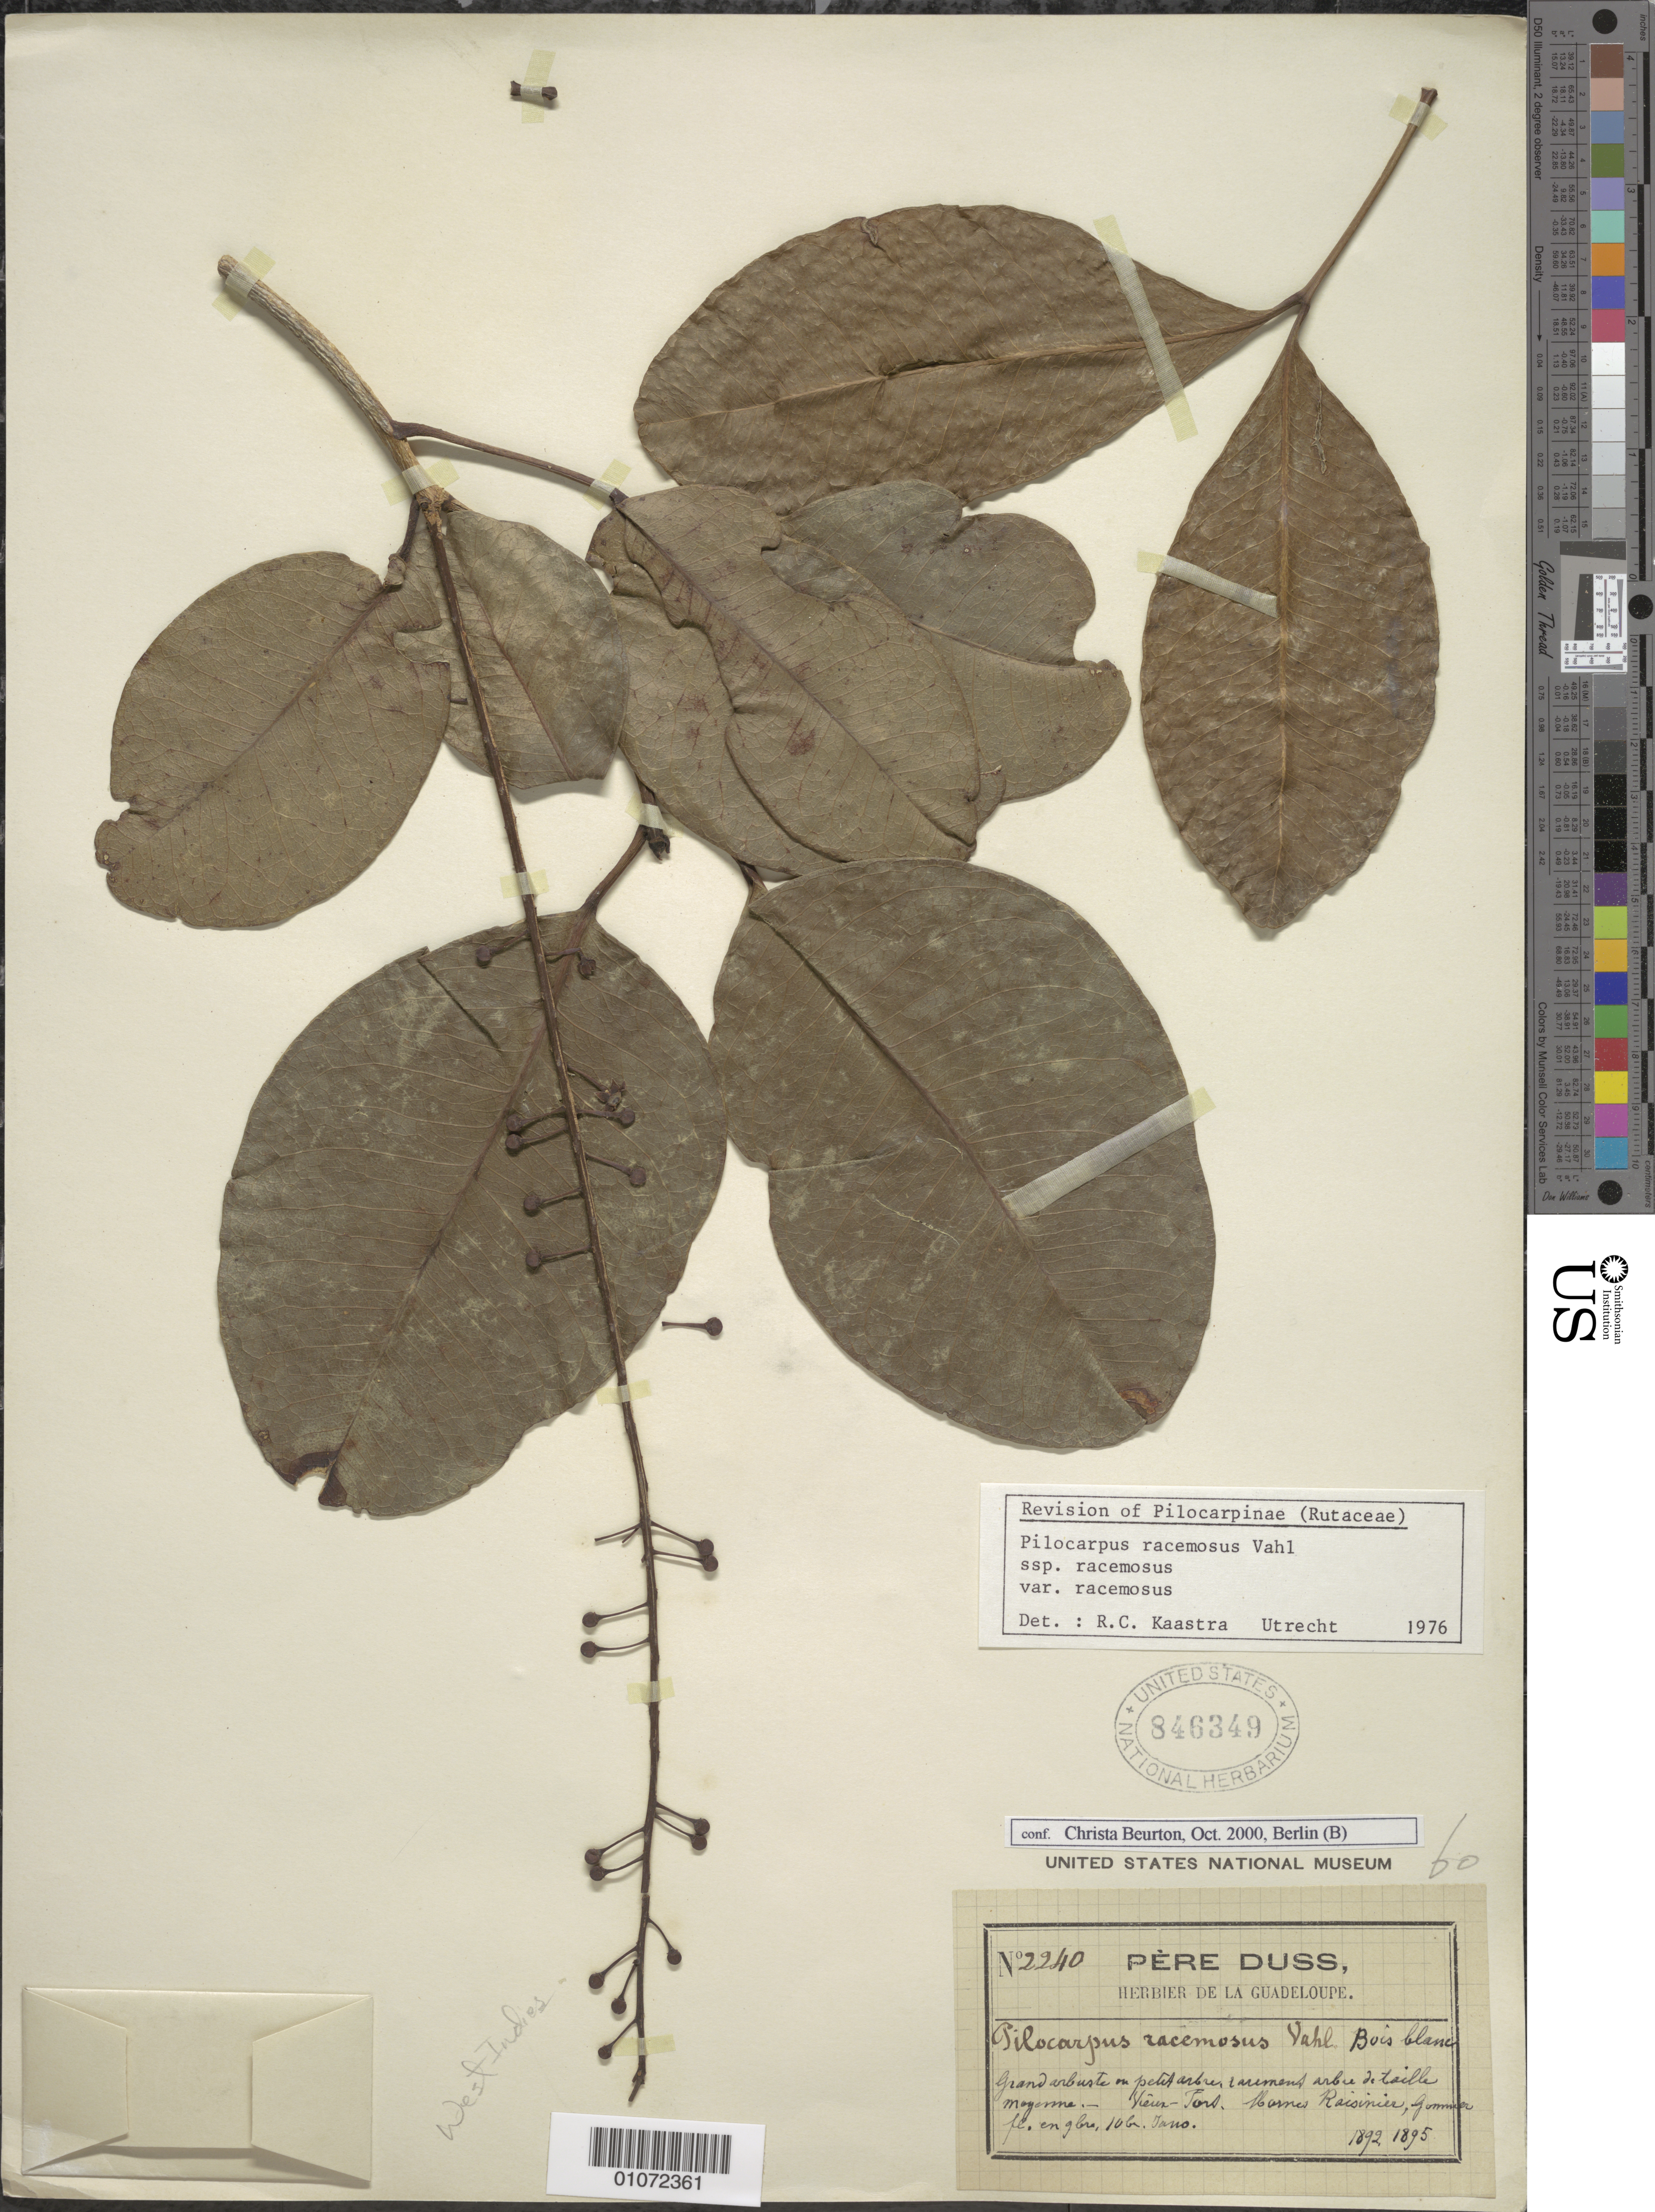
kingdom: Plantae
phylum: Tracheophyta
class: Magnoliopsida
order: Sapindales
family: Rutaceae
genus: Pilocarpus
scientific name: Pilocarpus racemosus subsp. racemosus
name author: Vahl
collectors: Père Duss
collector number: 2240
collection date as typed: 1892 and -- --- 1895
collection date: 1892,1895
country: Guadeloupe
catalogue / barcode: US 846349